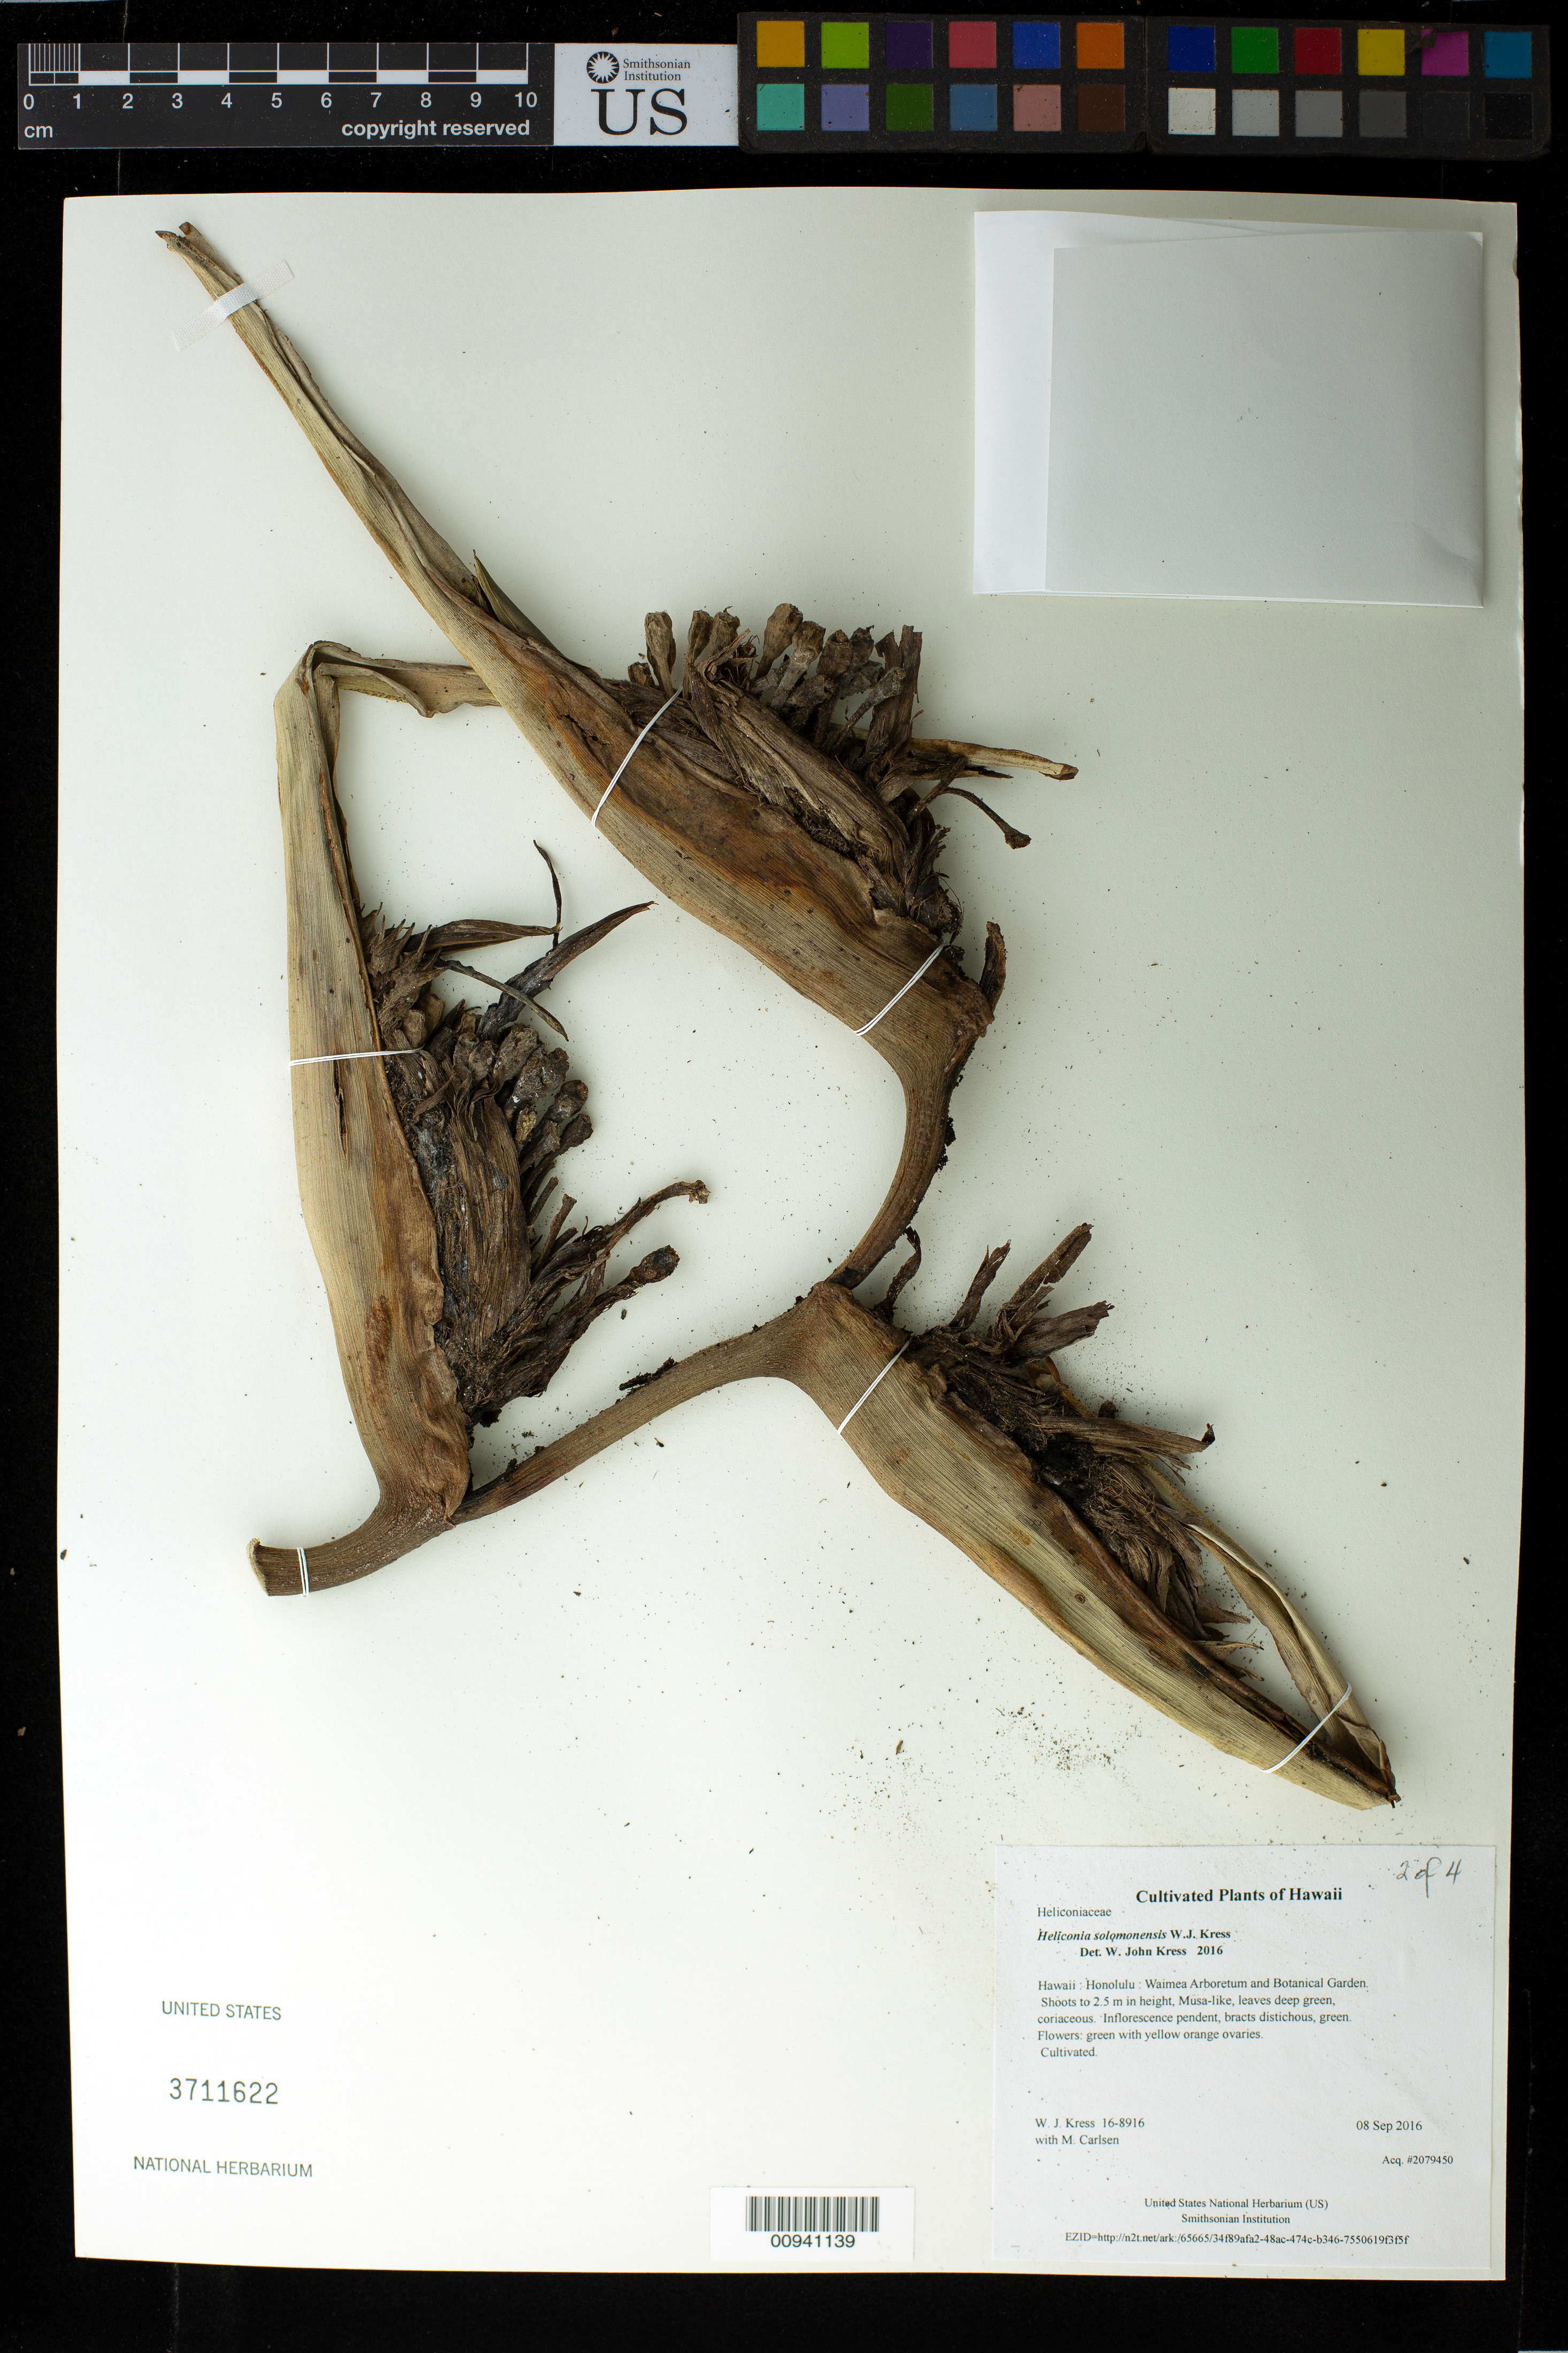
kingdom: Plantae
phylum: Tracheophyta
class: Liliopsida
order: Zingiberales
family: Heliconiaceae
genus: Heliconia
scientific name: Heliconia solomonensis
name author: W.J. Kress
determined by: Kress, W. J., (US), Smithsonian Institution - National Museum of Natural History (UNITED STATES)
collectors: W. J. Kress & M. M. Carlsen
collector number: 16-8916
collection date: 2016-09-08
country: United States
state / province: Hawaii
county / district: Honolulu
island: Oahu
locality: Waimea Arboretum and Botanical Garden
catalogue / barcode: US 3711622